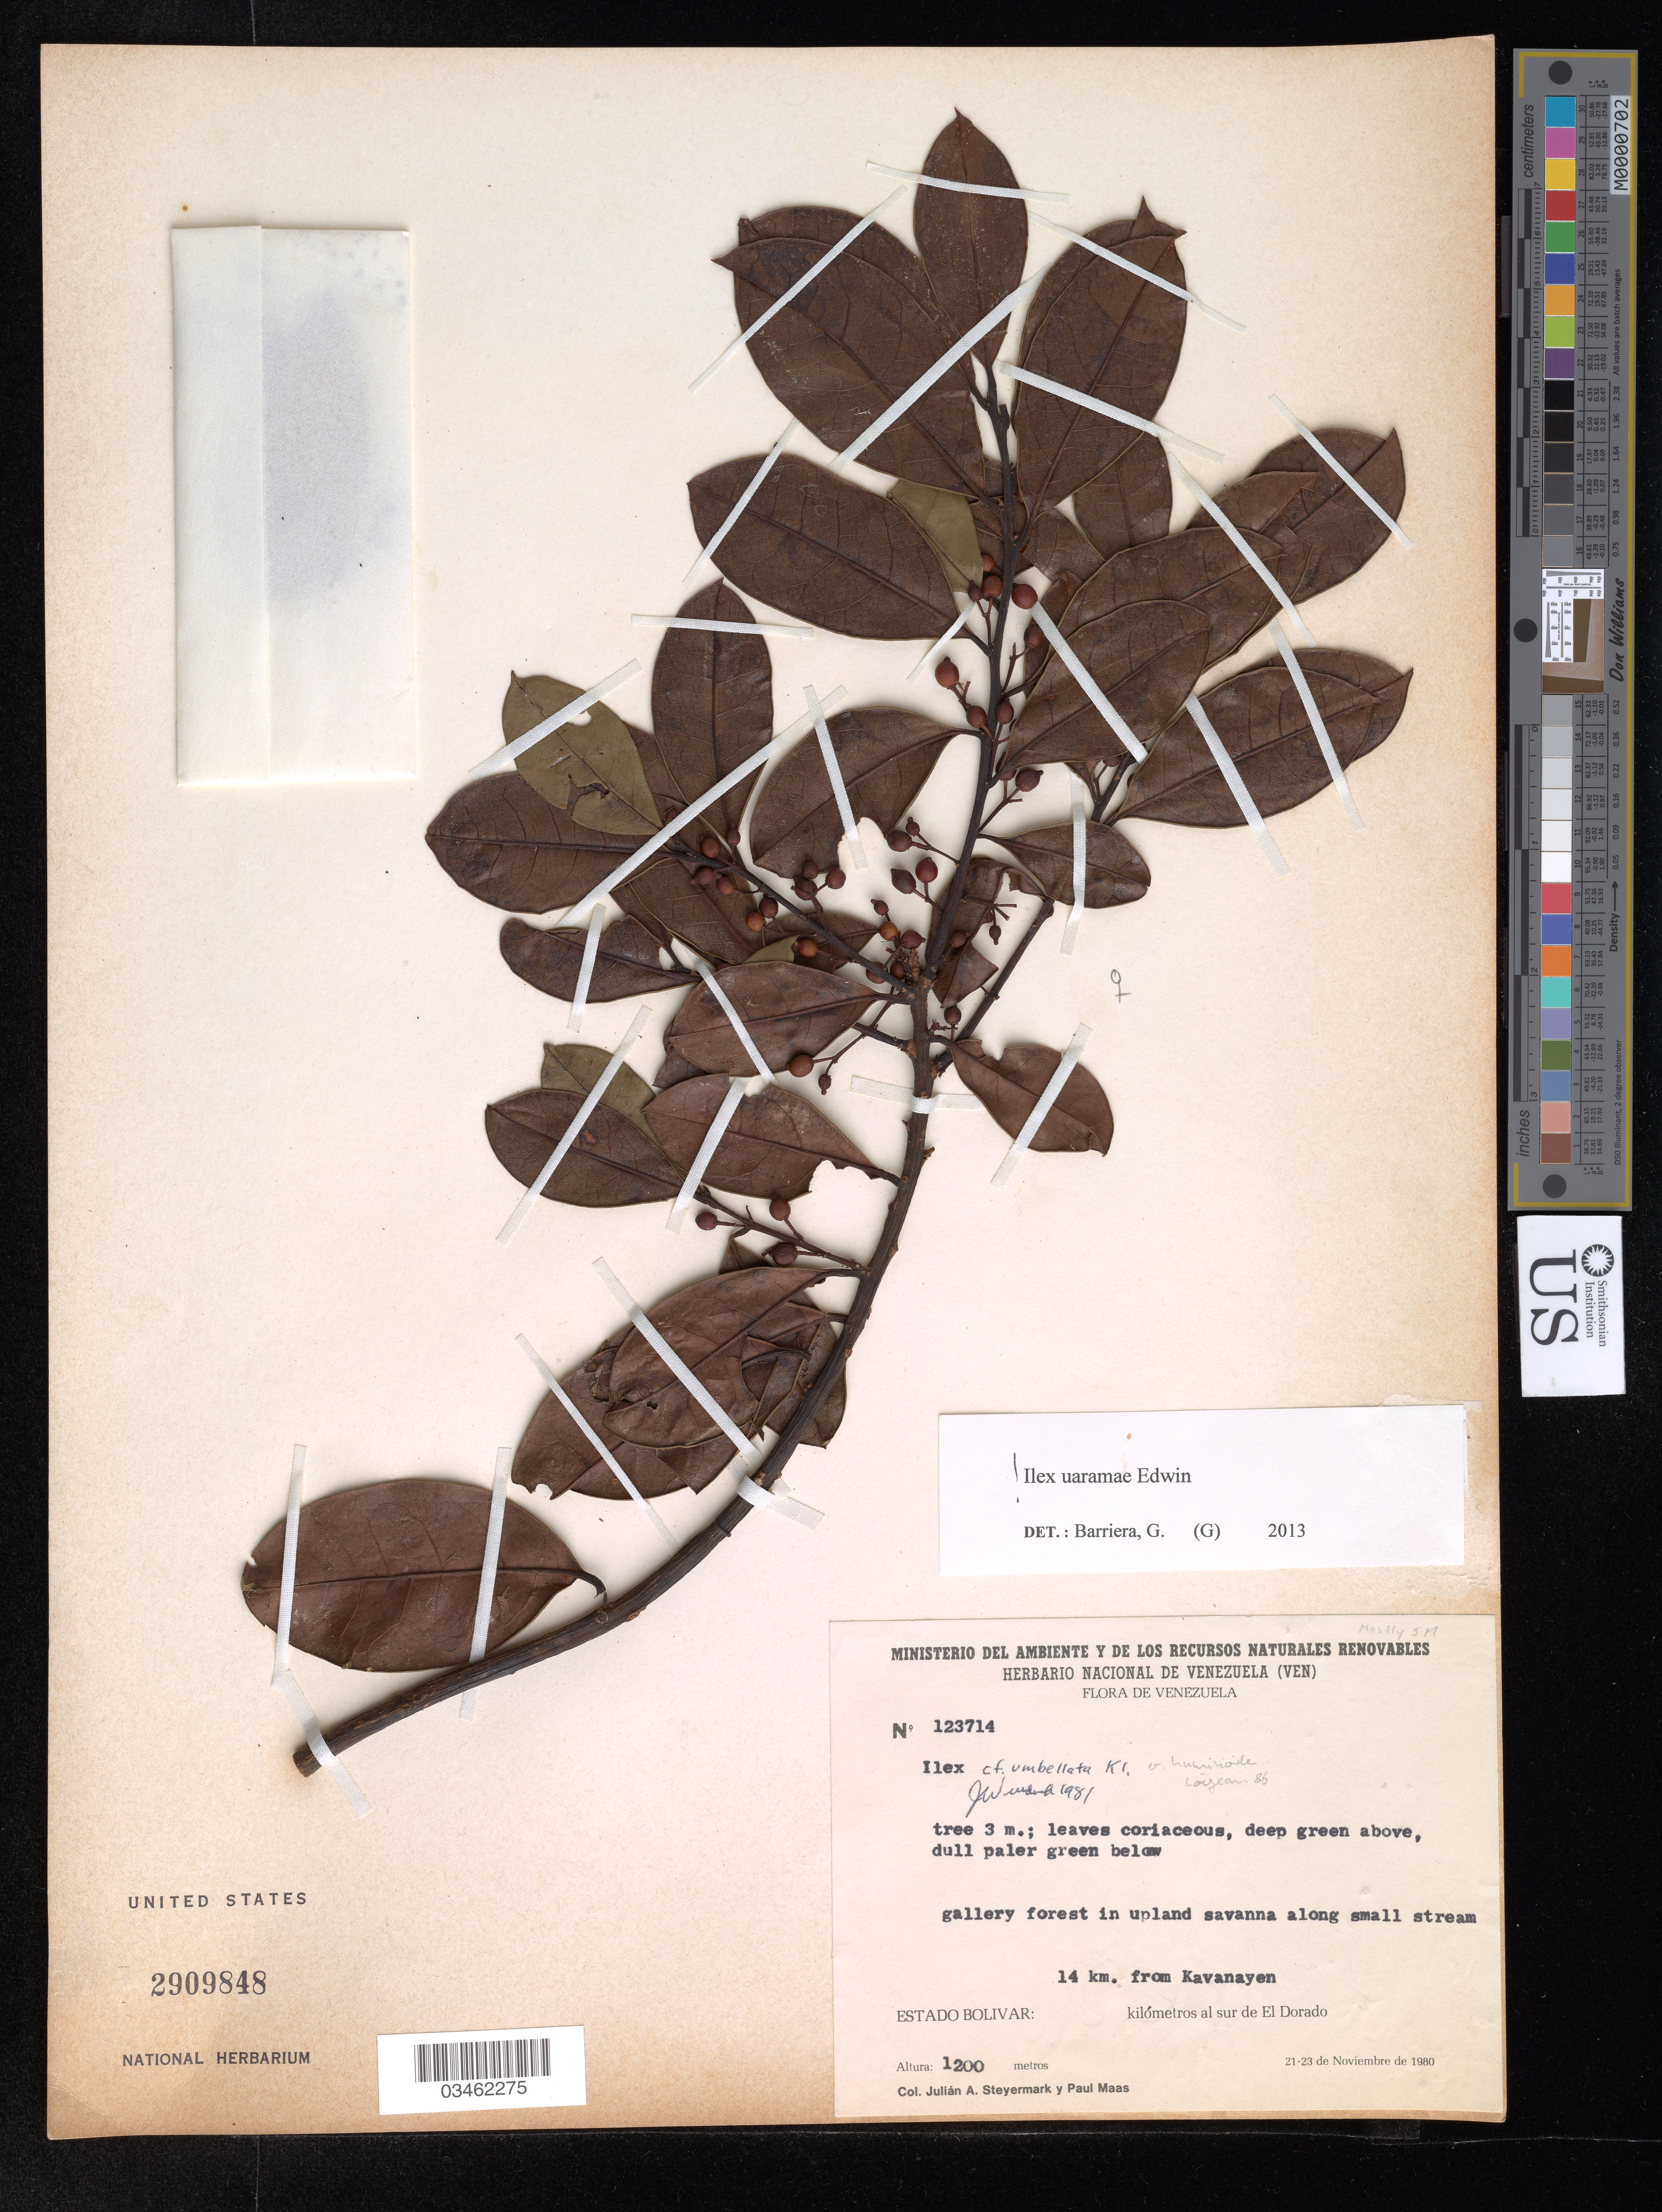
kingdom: Plantae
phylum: Tracheophyta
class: Magnoliopsida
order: Aquifoliales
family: Aquifoliaceae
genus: Ilex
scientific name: Ilex uaramae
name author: Edwin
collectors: J. Steyermark & P. Maas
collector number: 123714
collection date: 1980-11-21/1980-11-23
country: Venezuela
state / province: Bolivar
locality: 14 km. from Kavanayen. Kilómetros al sur de El Dorado.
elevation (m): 1200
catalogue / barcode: US 2909848